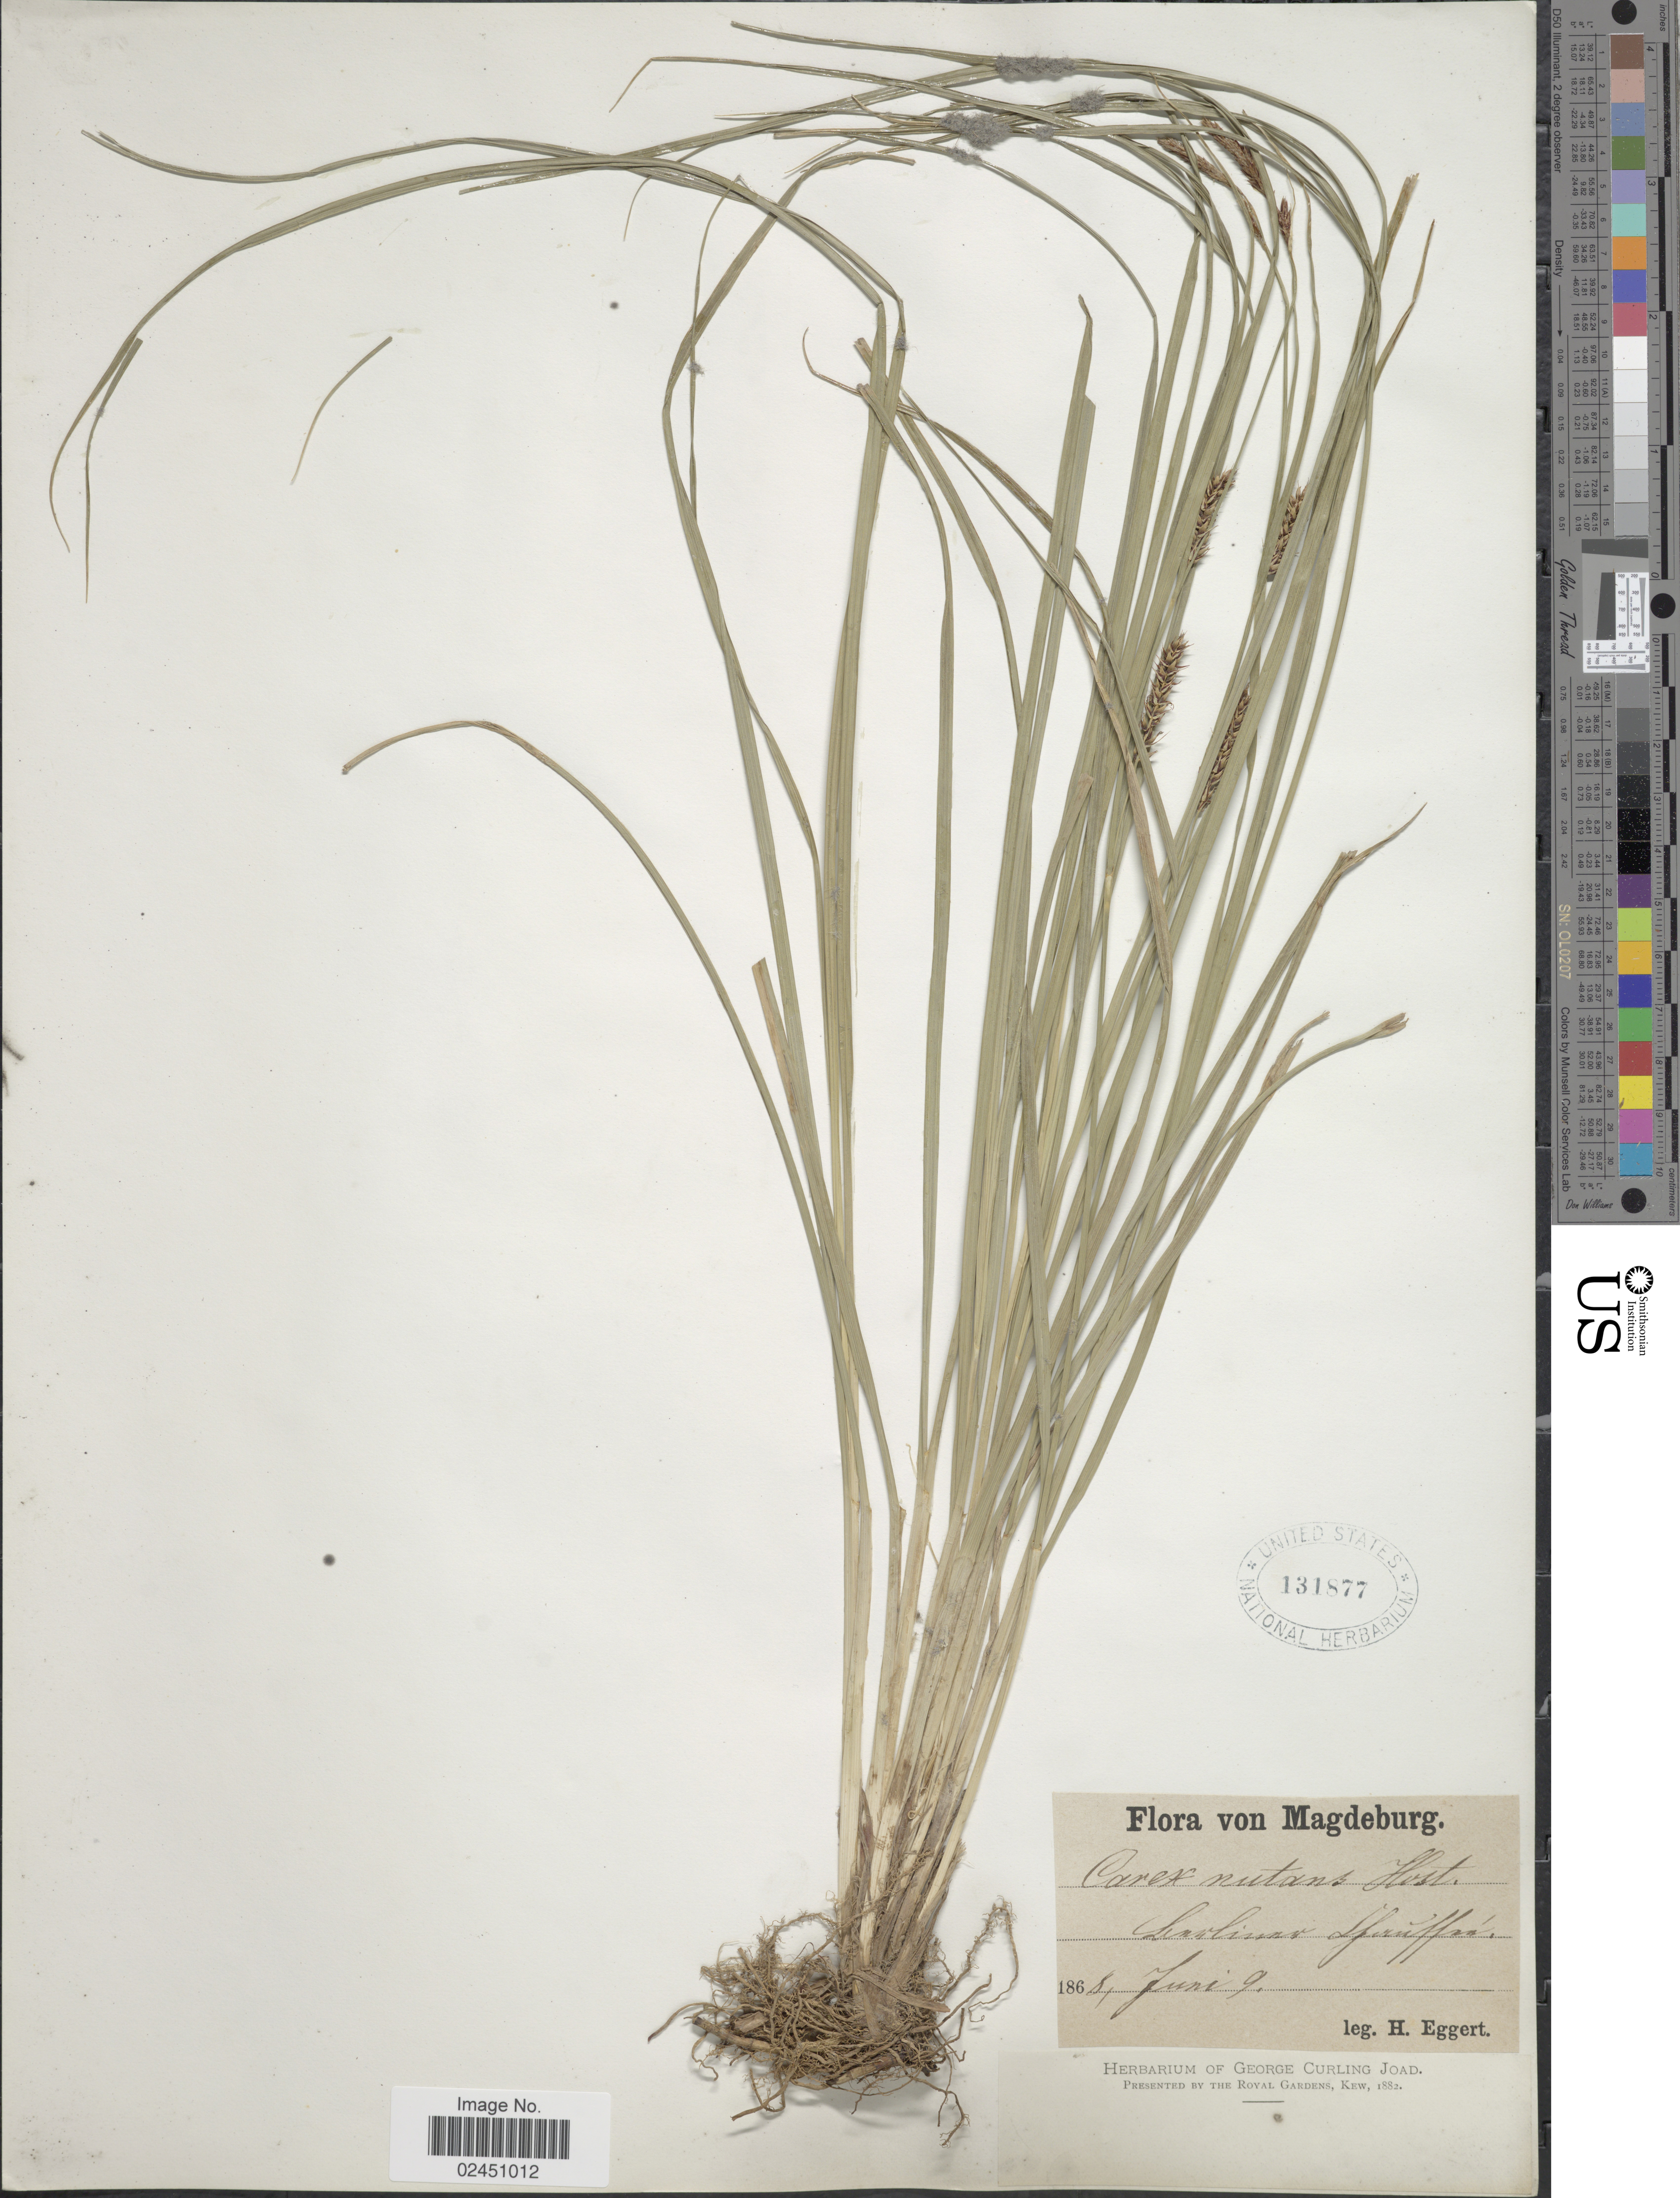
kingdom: Plantae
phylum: Tracheophyta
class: Liliopsida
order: Poales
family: Cyperaceae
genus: Carex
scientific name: Carex melanostachya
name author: M. Bieb. ex Willd.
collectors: H. Eggert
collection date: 1868-06-09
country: Germany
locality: Von Magdeburg, Lemvlinow Lfirnffan [interpreted]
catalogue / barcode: US 131877